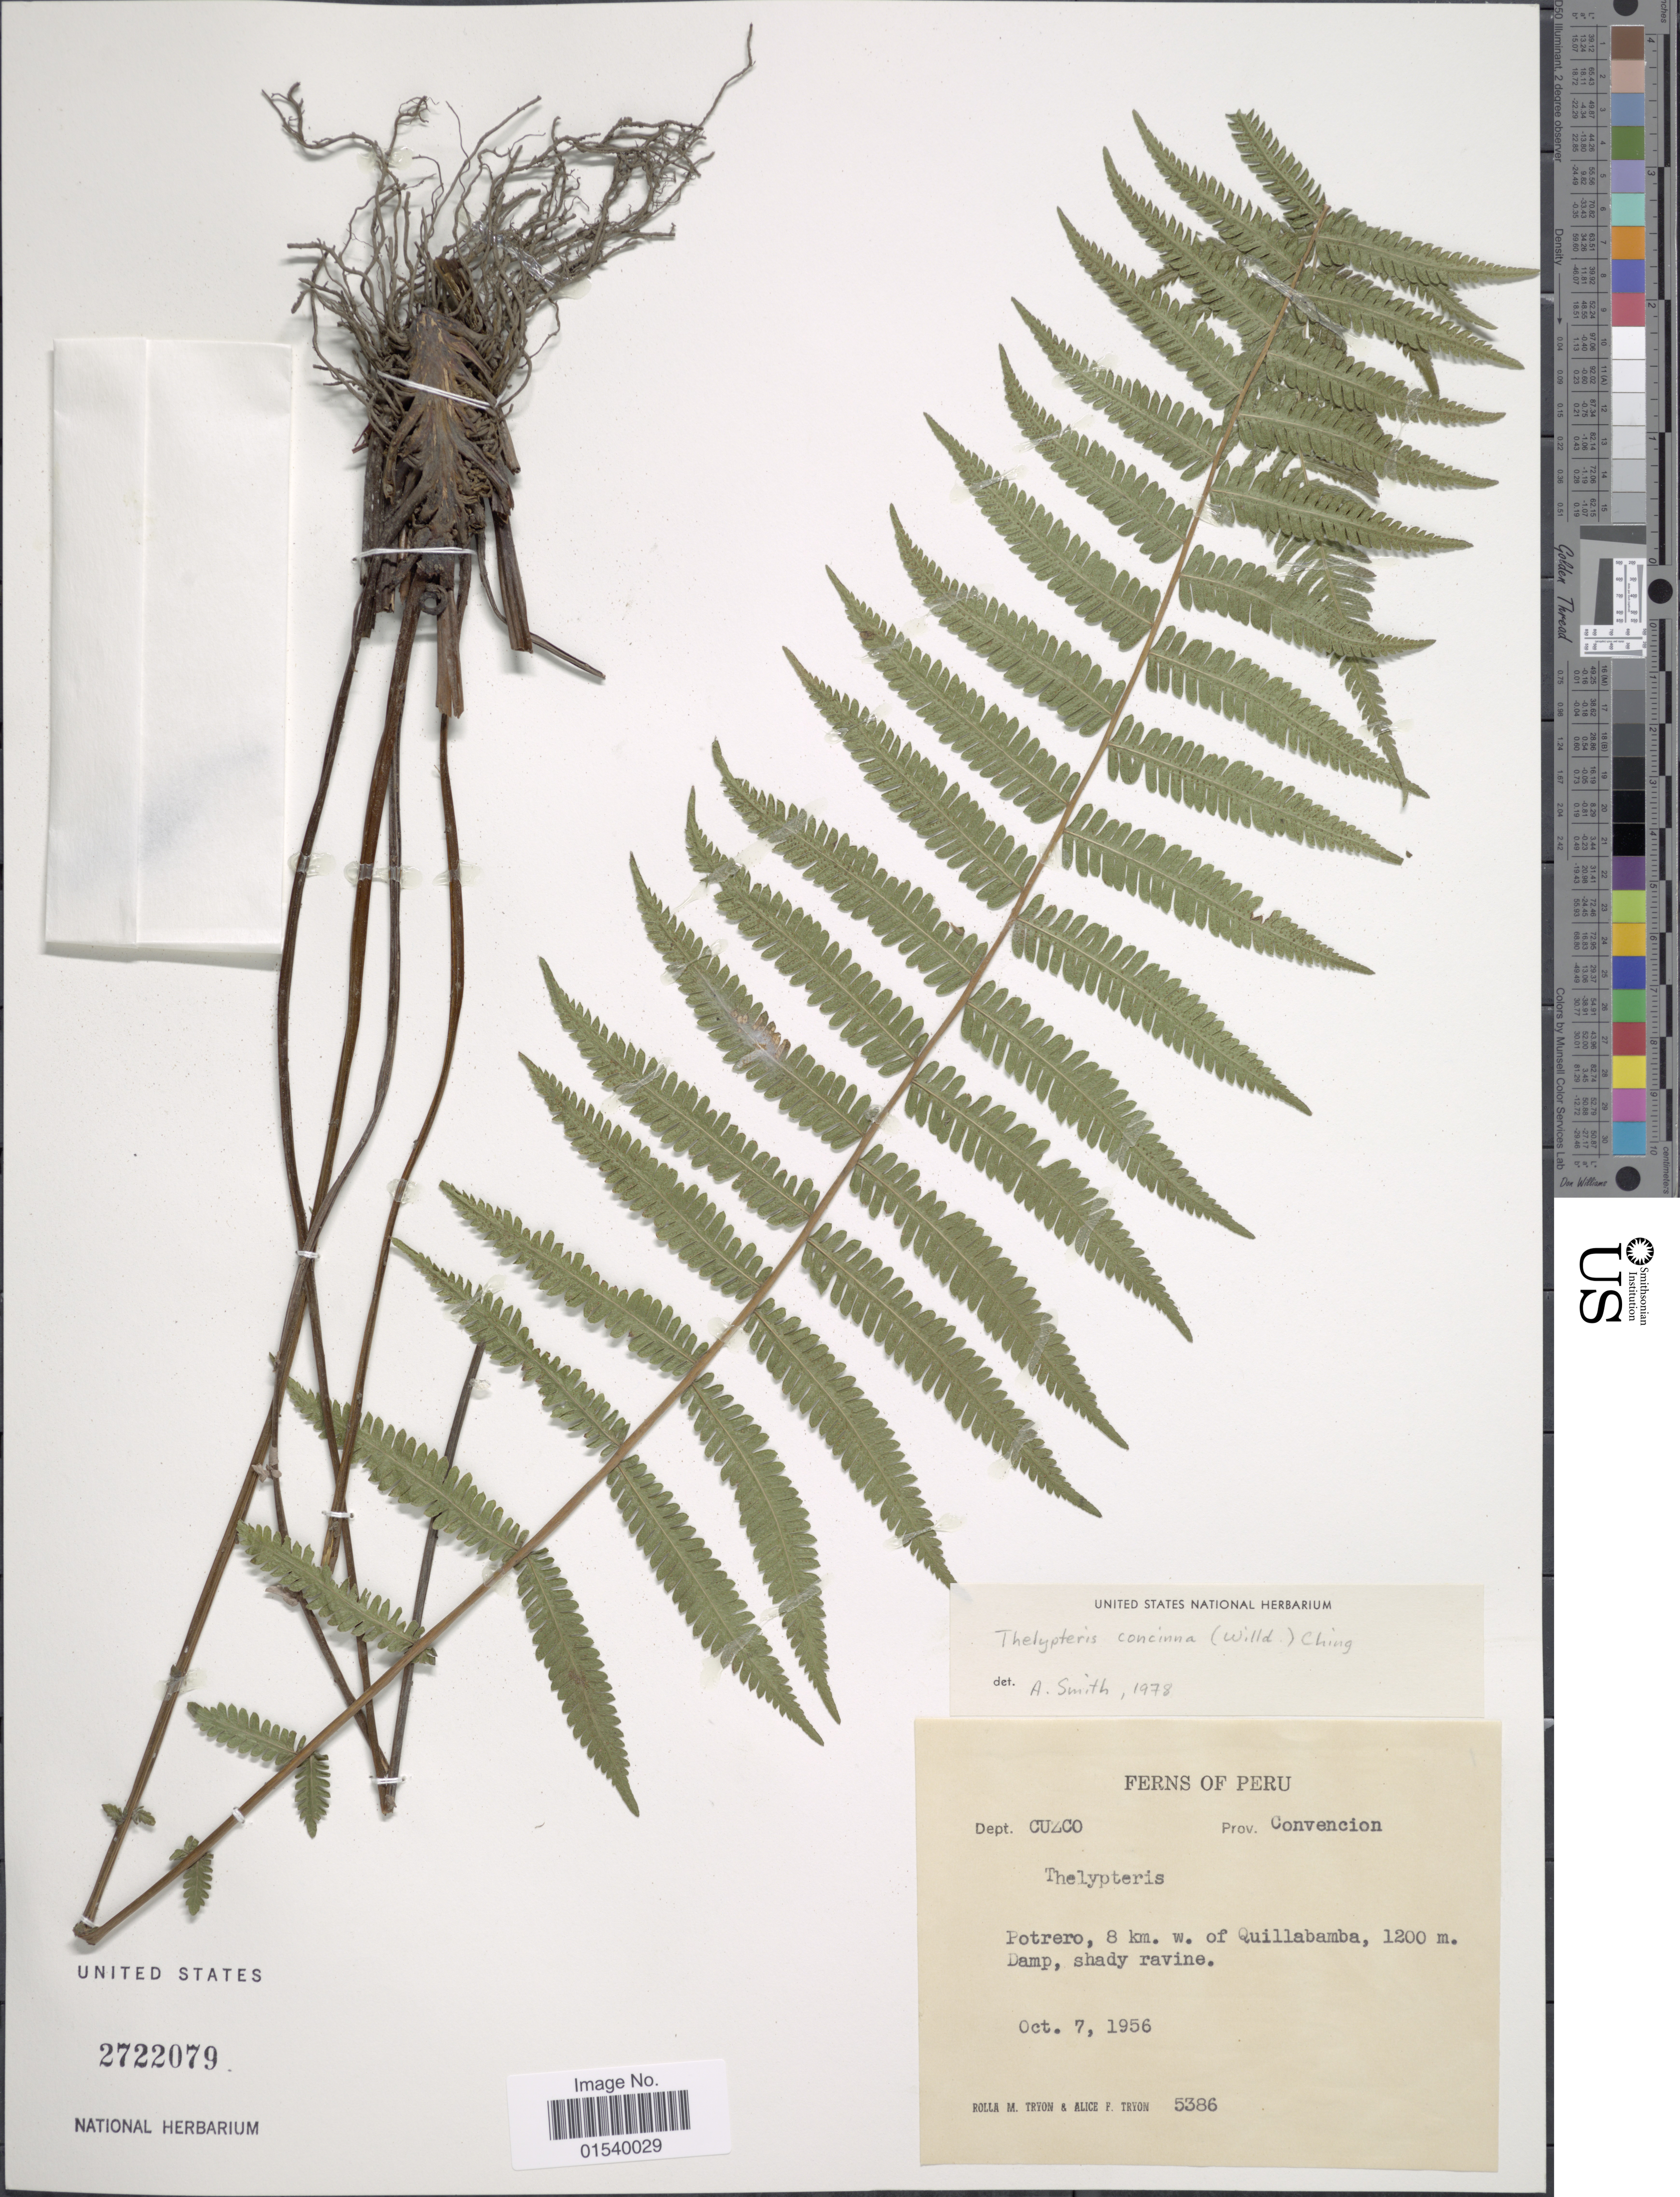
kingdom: Plantae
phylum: Tracheophyta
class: Polypodiopsida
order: Polypodiales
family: Thelypteridaceae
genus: Amauropelta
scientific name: Amauropelta concinna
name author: (Willd.) Pic. Serm.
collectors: R. M. Tryon & A. F. Tryon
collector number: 5386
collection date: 1956-10-07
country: Peru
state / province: Cusco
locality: Dept. Cuzco, prov. Convecion, Potrero, 8 km. w. of Quillabamba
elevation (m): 1200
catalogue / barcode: US 2722079